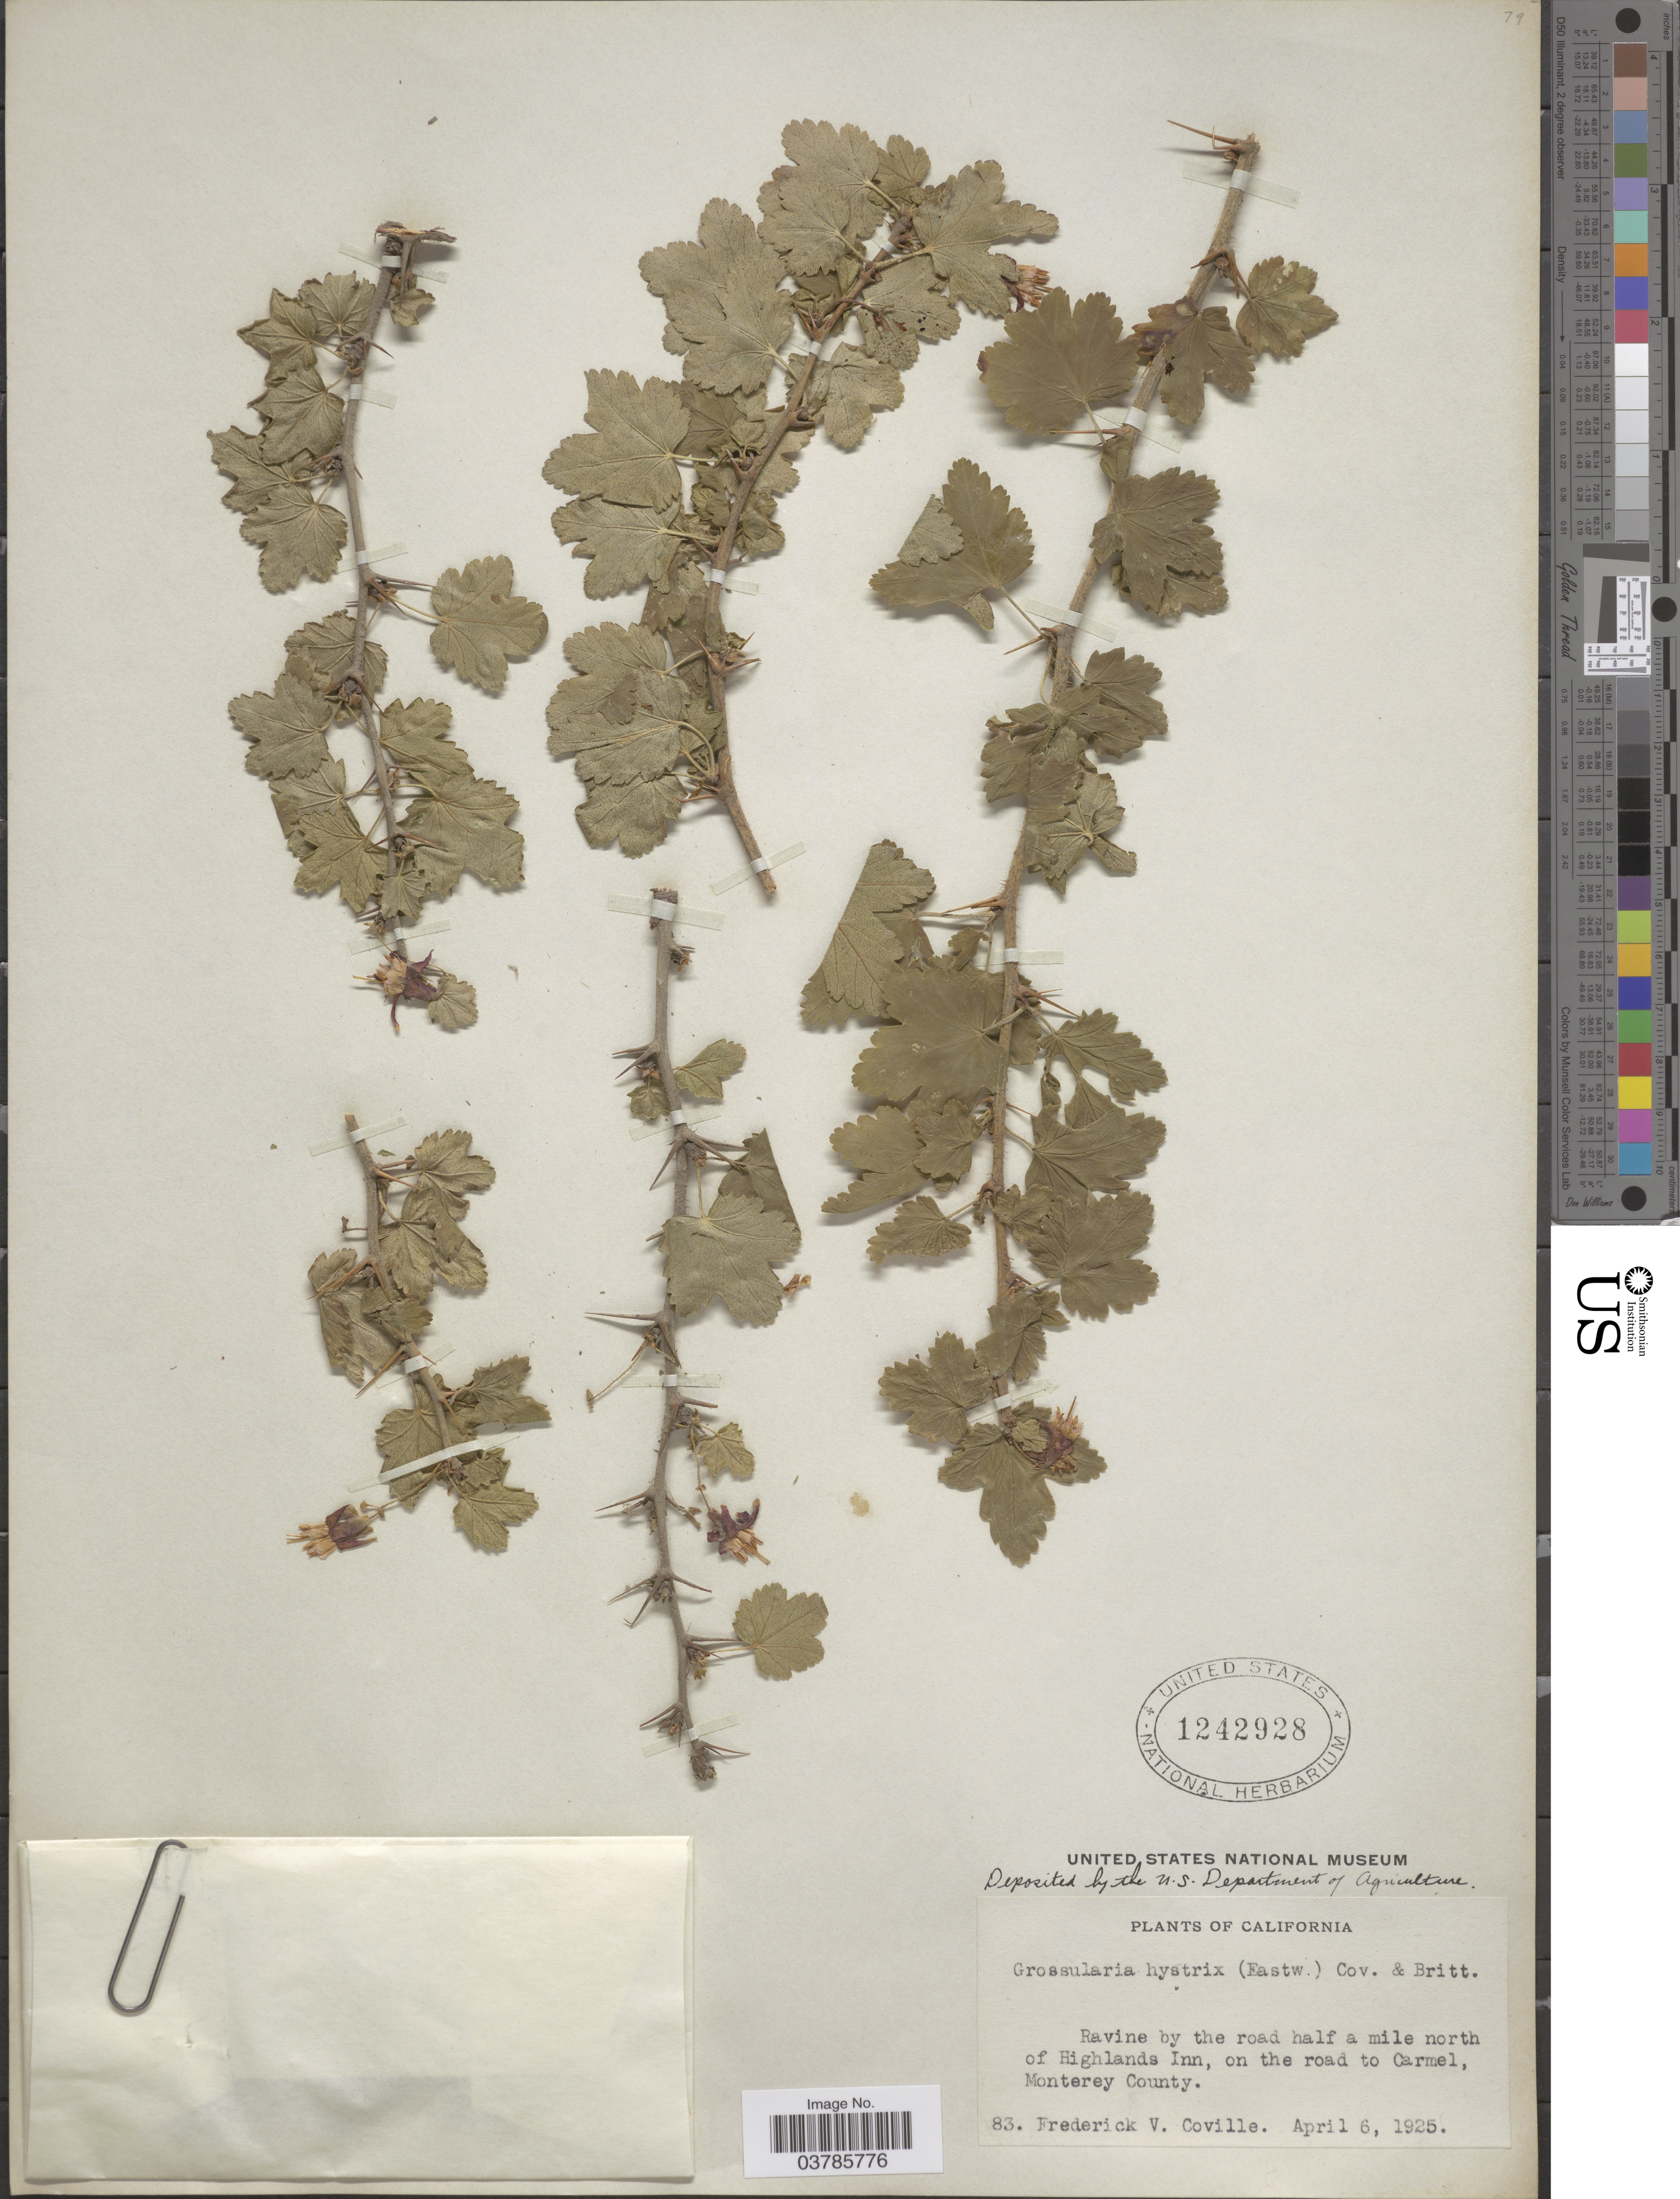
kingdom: Plantae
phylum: Tracheophyta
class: Magnoliopsida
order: Saxifragales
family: Grossulariaceae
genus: Ribes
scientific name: Ribes menziesii var. hystrix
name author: (Eastw.) Jeps.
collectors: F. V. Coville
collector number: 83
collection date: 1925-04-06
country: United States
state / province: California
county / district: Monterey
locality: Ravine by the road half a mile north of Highlands Inn, on the road to Carmel, Monterey County.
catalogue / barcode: US 1242928